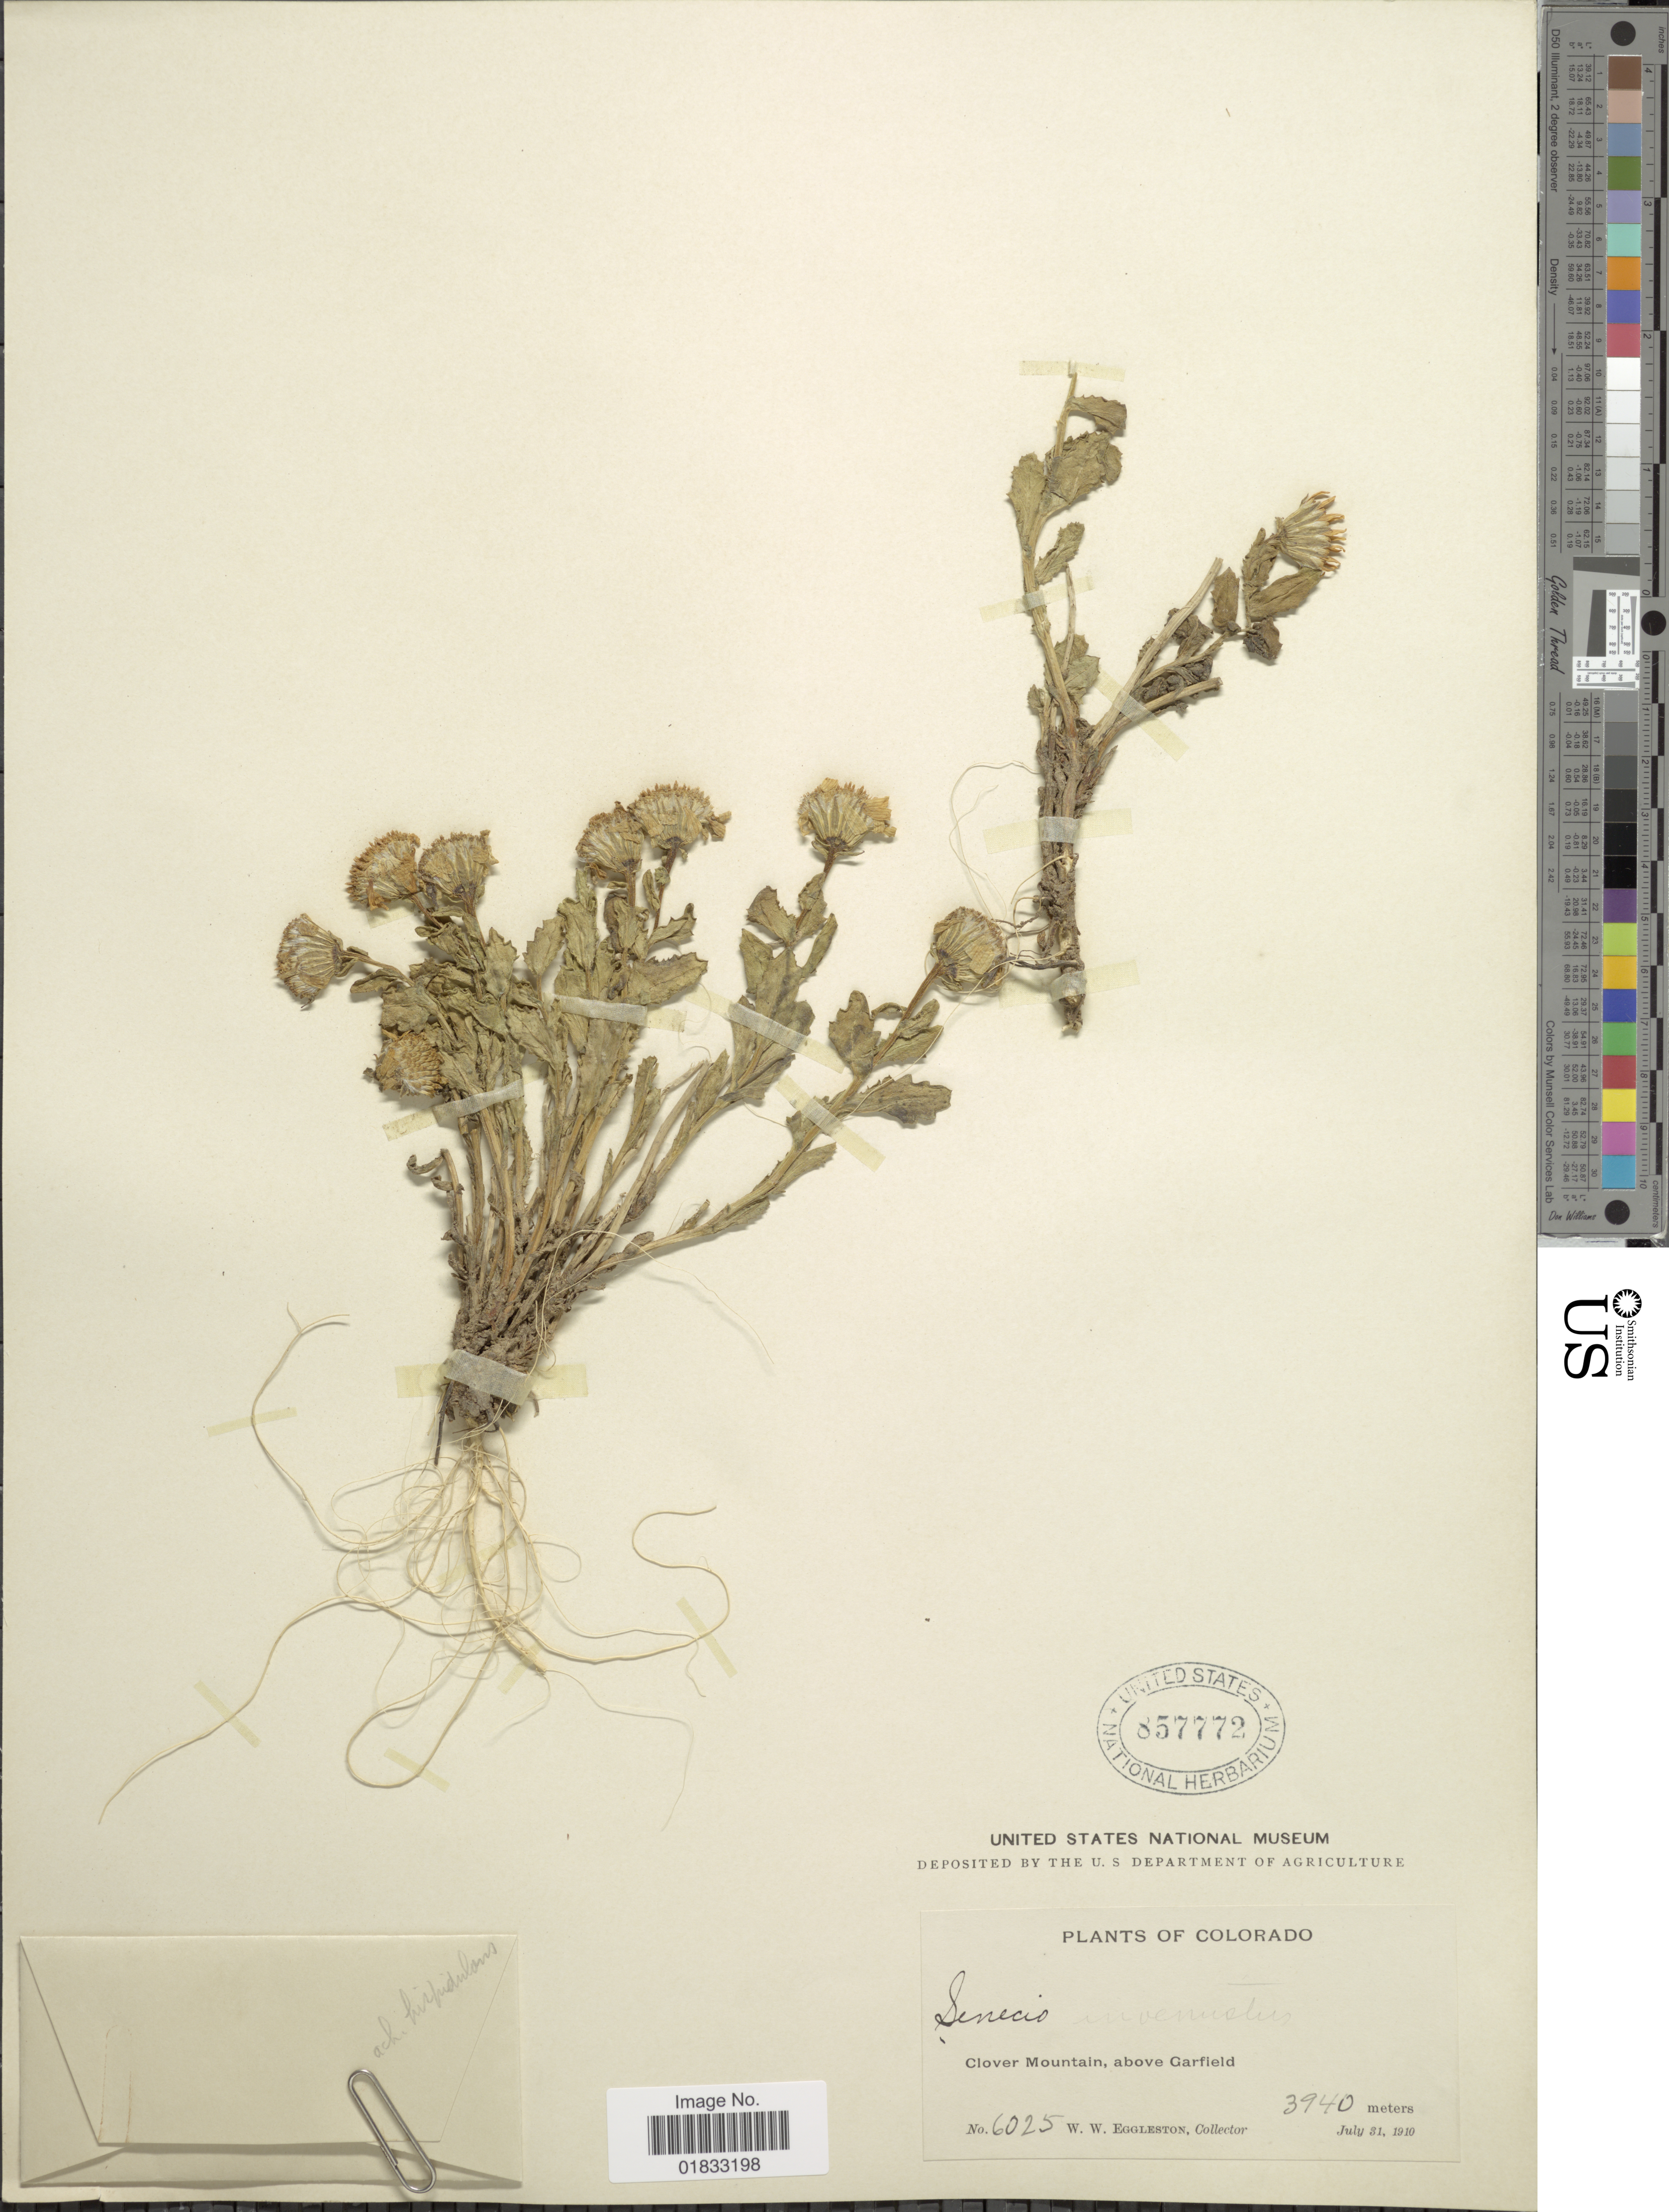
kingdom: Plantae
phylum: Tracheophyta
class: Magnoliopsida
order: Asterales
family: Asteraceae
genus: Senecio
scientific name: Senecio fremontii var. blitoides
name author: (Greene) Cronq.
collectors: W. W. Eggleston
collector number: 6025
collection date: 1910-07-31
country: United States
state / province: Colorado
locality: Clover Mountain, above Garfield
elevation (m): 3940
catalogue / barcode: US 857772